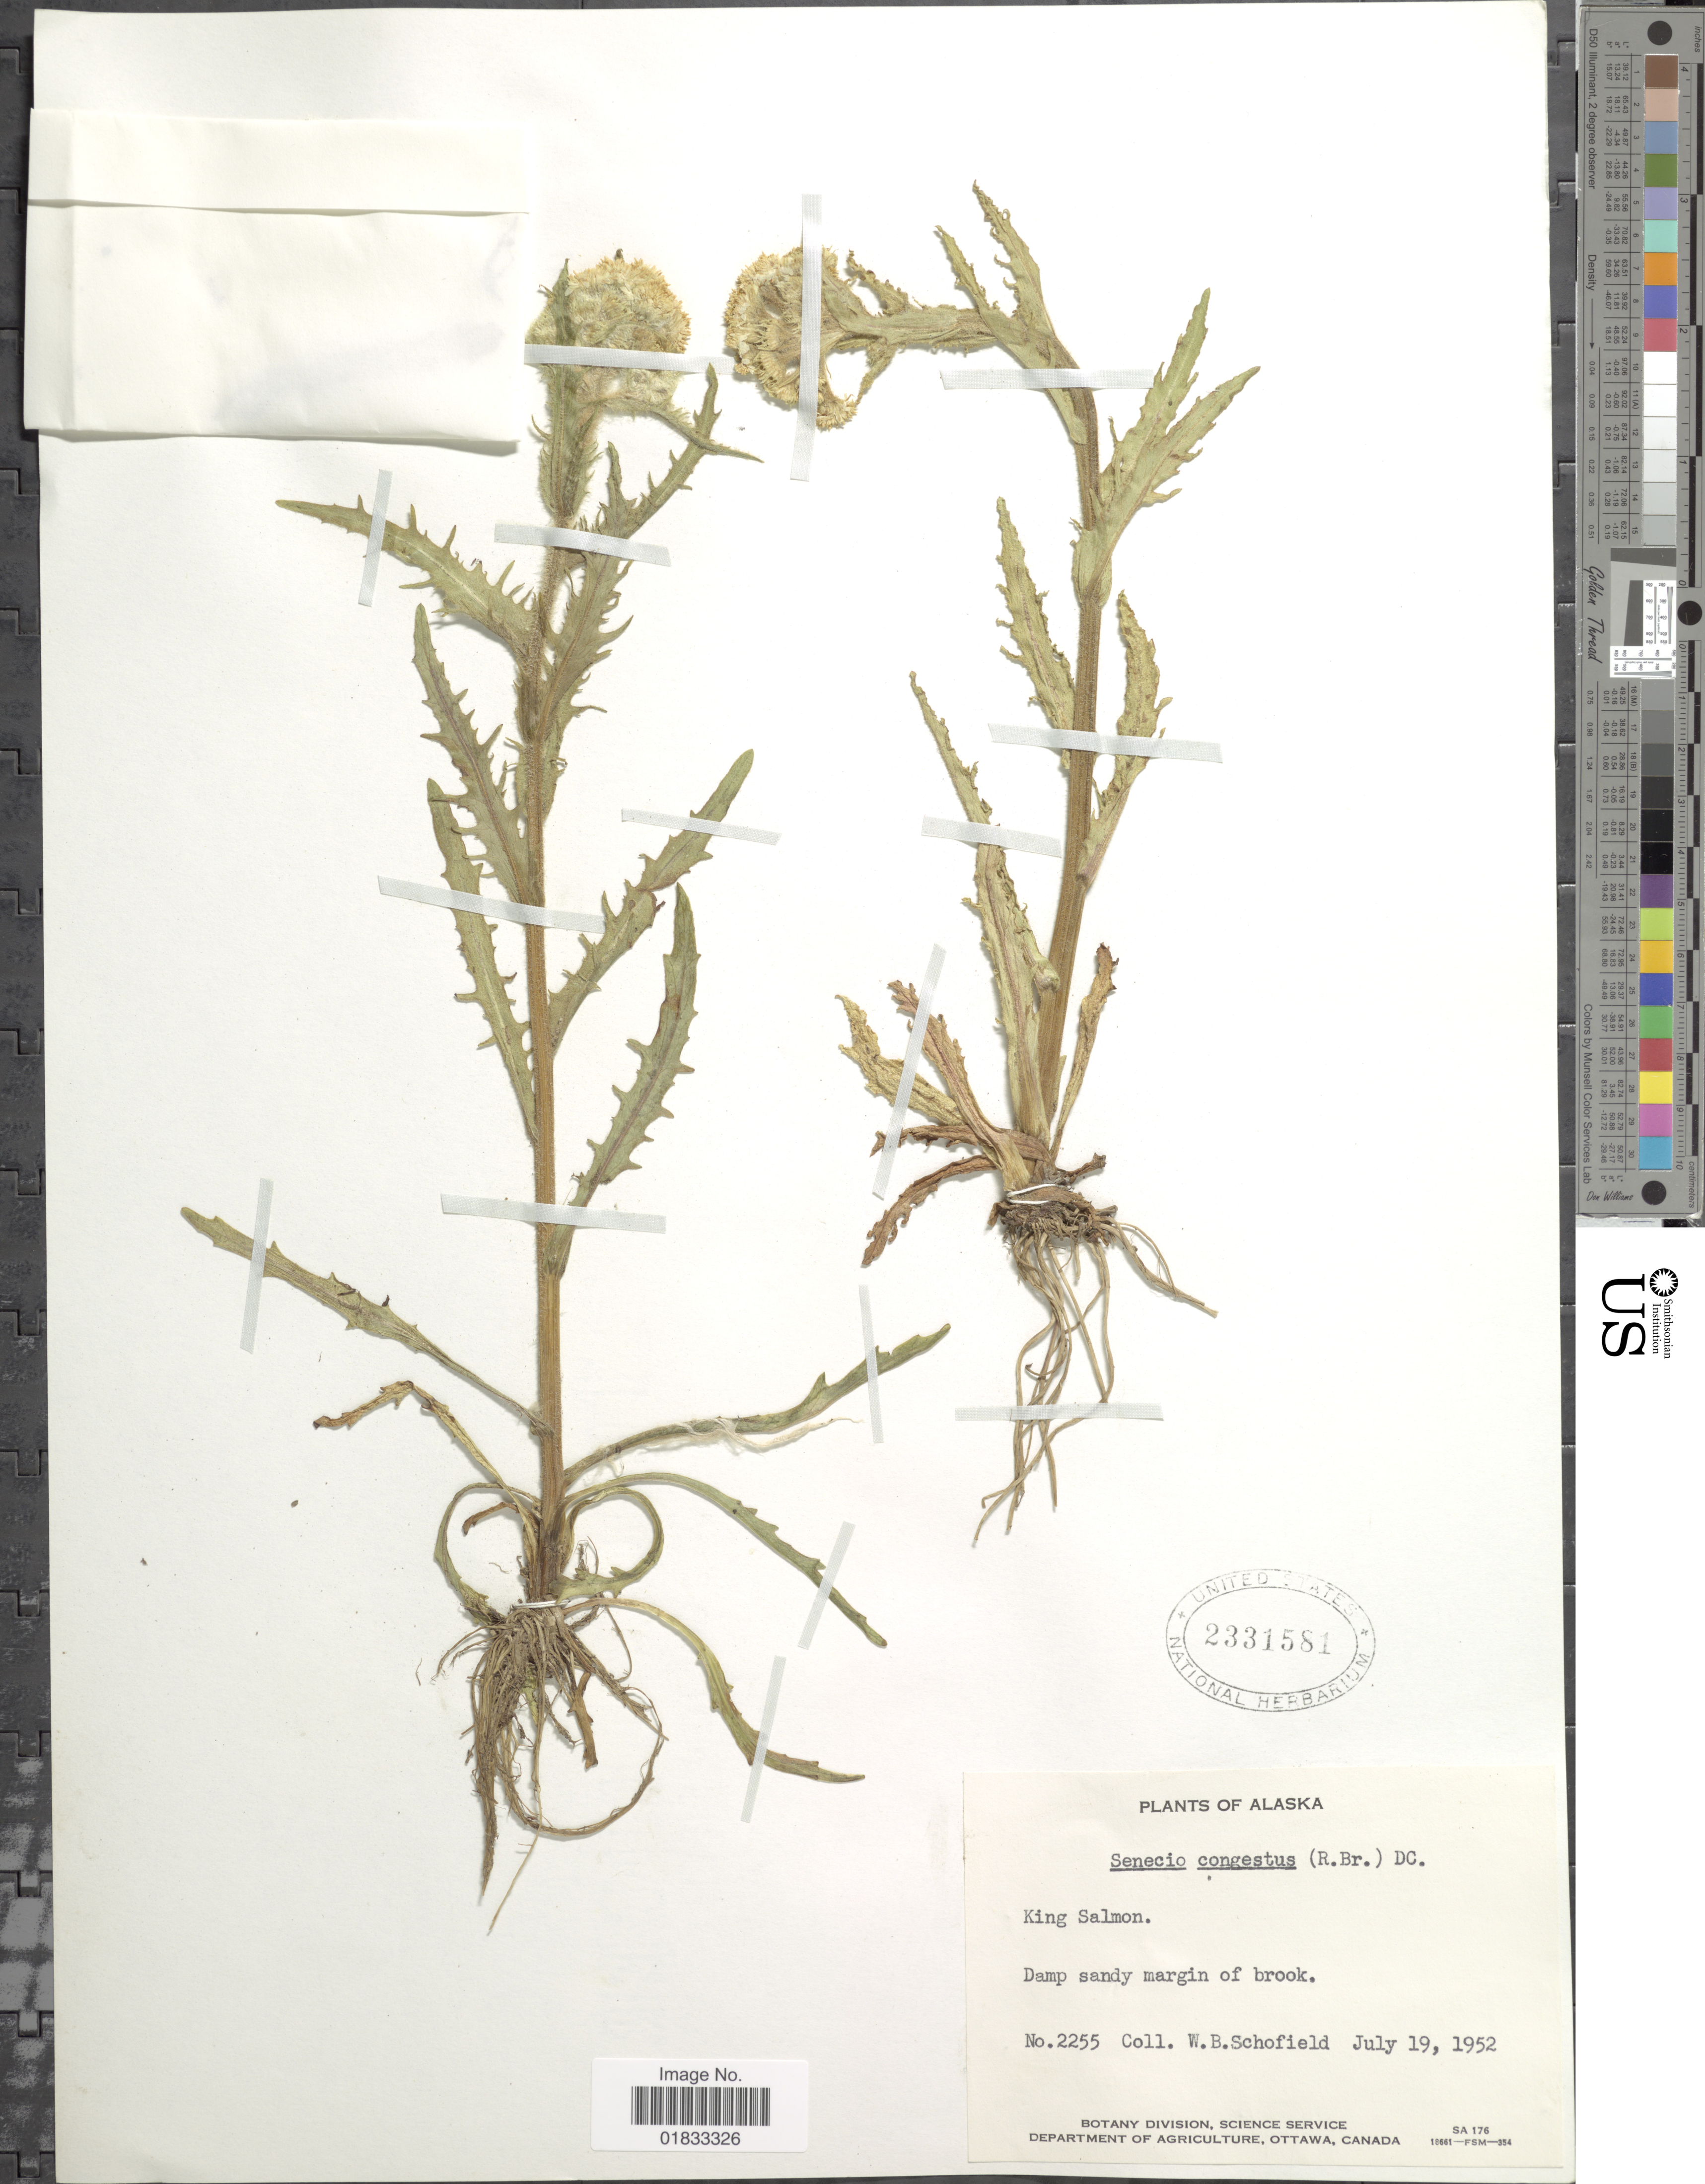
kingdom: Plantae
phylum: Tracheophyta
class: Magnoliopsida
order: Asterales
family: Asteraceae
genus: Tephroseris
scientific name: Tephroseris palustris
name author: (L.) Rchb.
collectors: W. Schofield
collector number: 2255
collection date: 1952-07-19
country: United States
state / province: Alaska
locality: King Salmon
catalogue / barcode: US 2331581